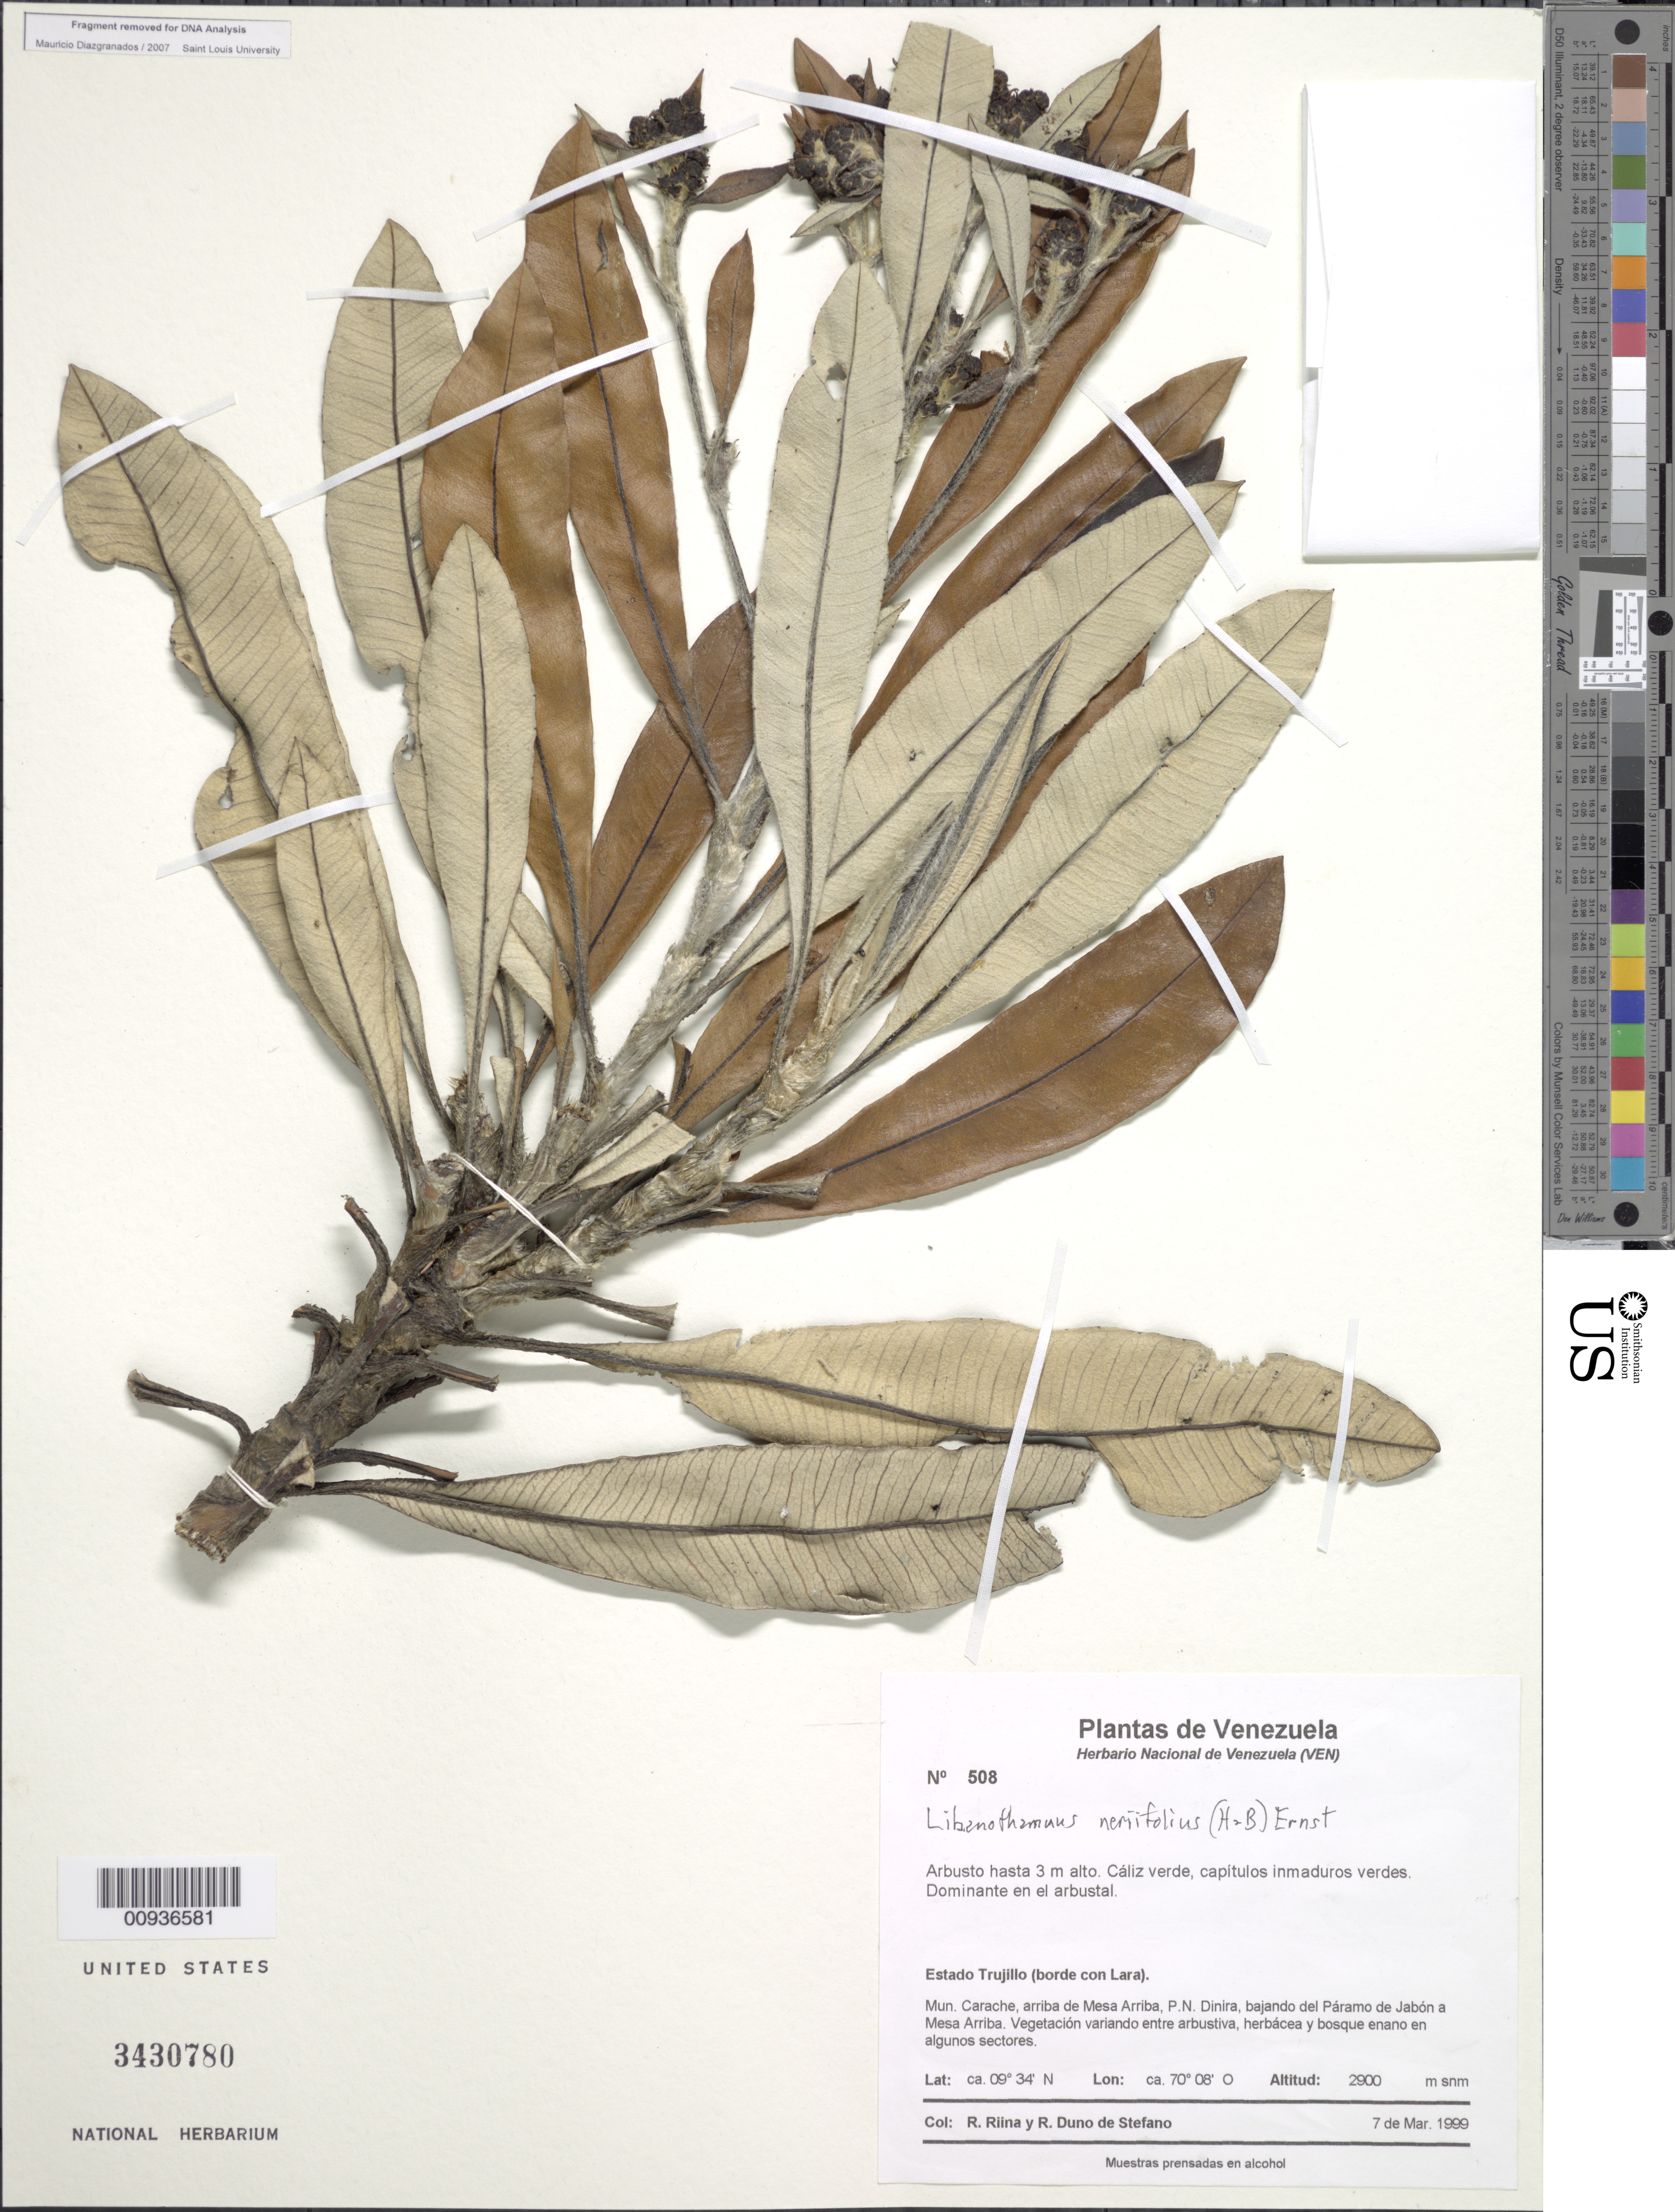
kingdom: Plantae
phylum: Tracheophyta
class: Magnoliopsida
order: Asterales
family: Asteraceae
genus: Libanothamnus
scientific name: Libanothamnus neriifolius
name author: (Sch. Bip. ex Wedd.) Ernst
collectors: R. Riina & R. Duno de Stefano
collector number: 508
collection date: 1999-03-07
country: Venezuela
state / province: Trujillo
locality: (Borde con Lara). Mun. Carache, arriba de Mesa Arriba, P.N. Dinira, bajando al del Páramo del Jabón a Mesa Arriba.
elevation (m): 2900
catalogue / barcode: US 3430780